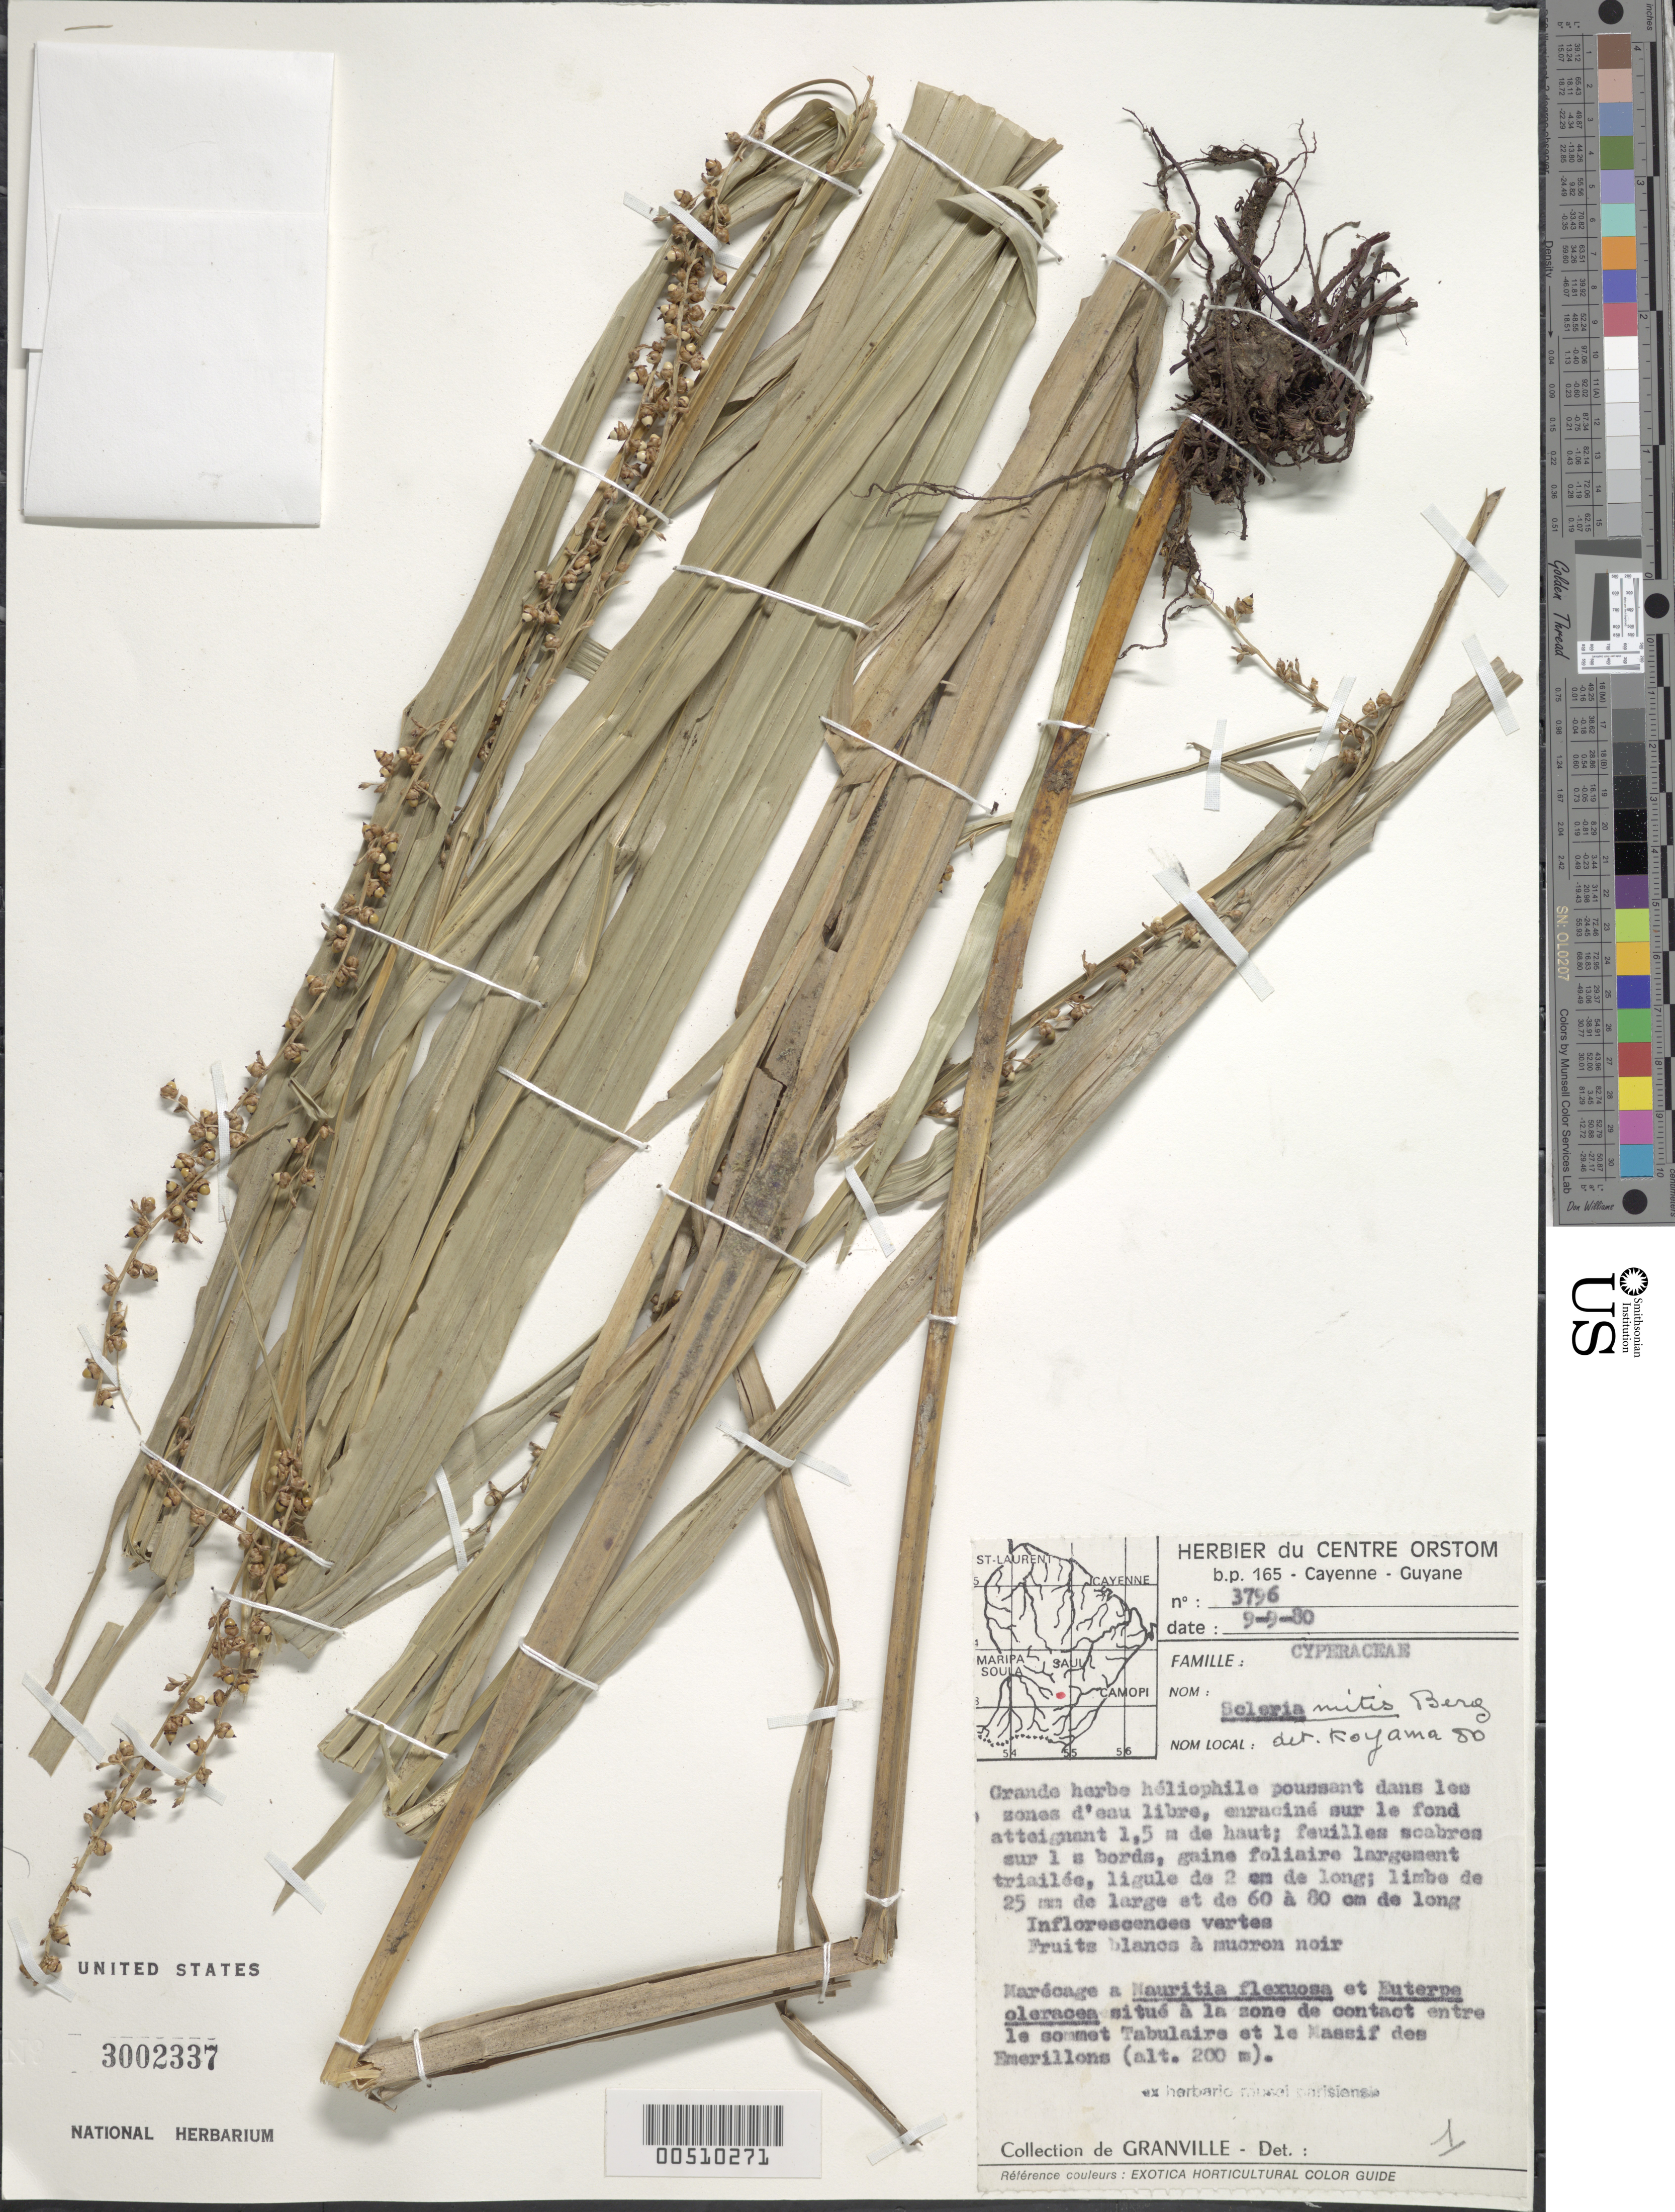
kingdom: Plantae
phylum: Tracheophyta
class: Liliopsida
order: Poales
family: Cyperaceae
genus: Scleria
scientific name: Scleria mitis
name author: P.J. Bergius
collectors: J.-J. de Granville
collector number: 3796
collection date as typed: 09 Sep 1980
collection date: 1980-09-09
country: French Guiana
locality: Situe à la zone de contact entre le sommet Tabulaire et le Massif des Emerillons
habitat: Marecage a Mauritia flexuosa et Euterpe oleracea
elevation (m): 20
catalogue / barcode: US 3002337